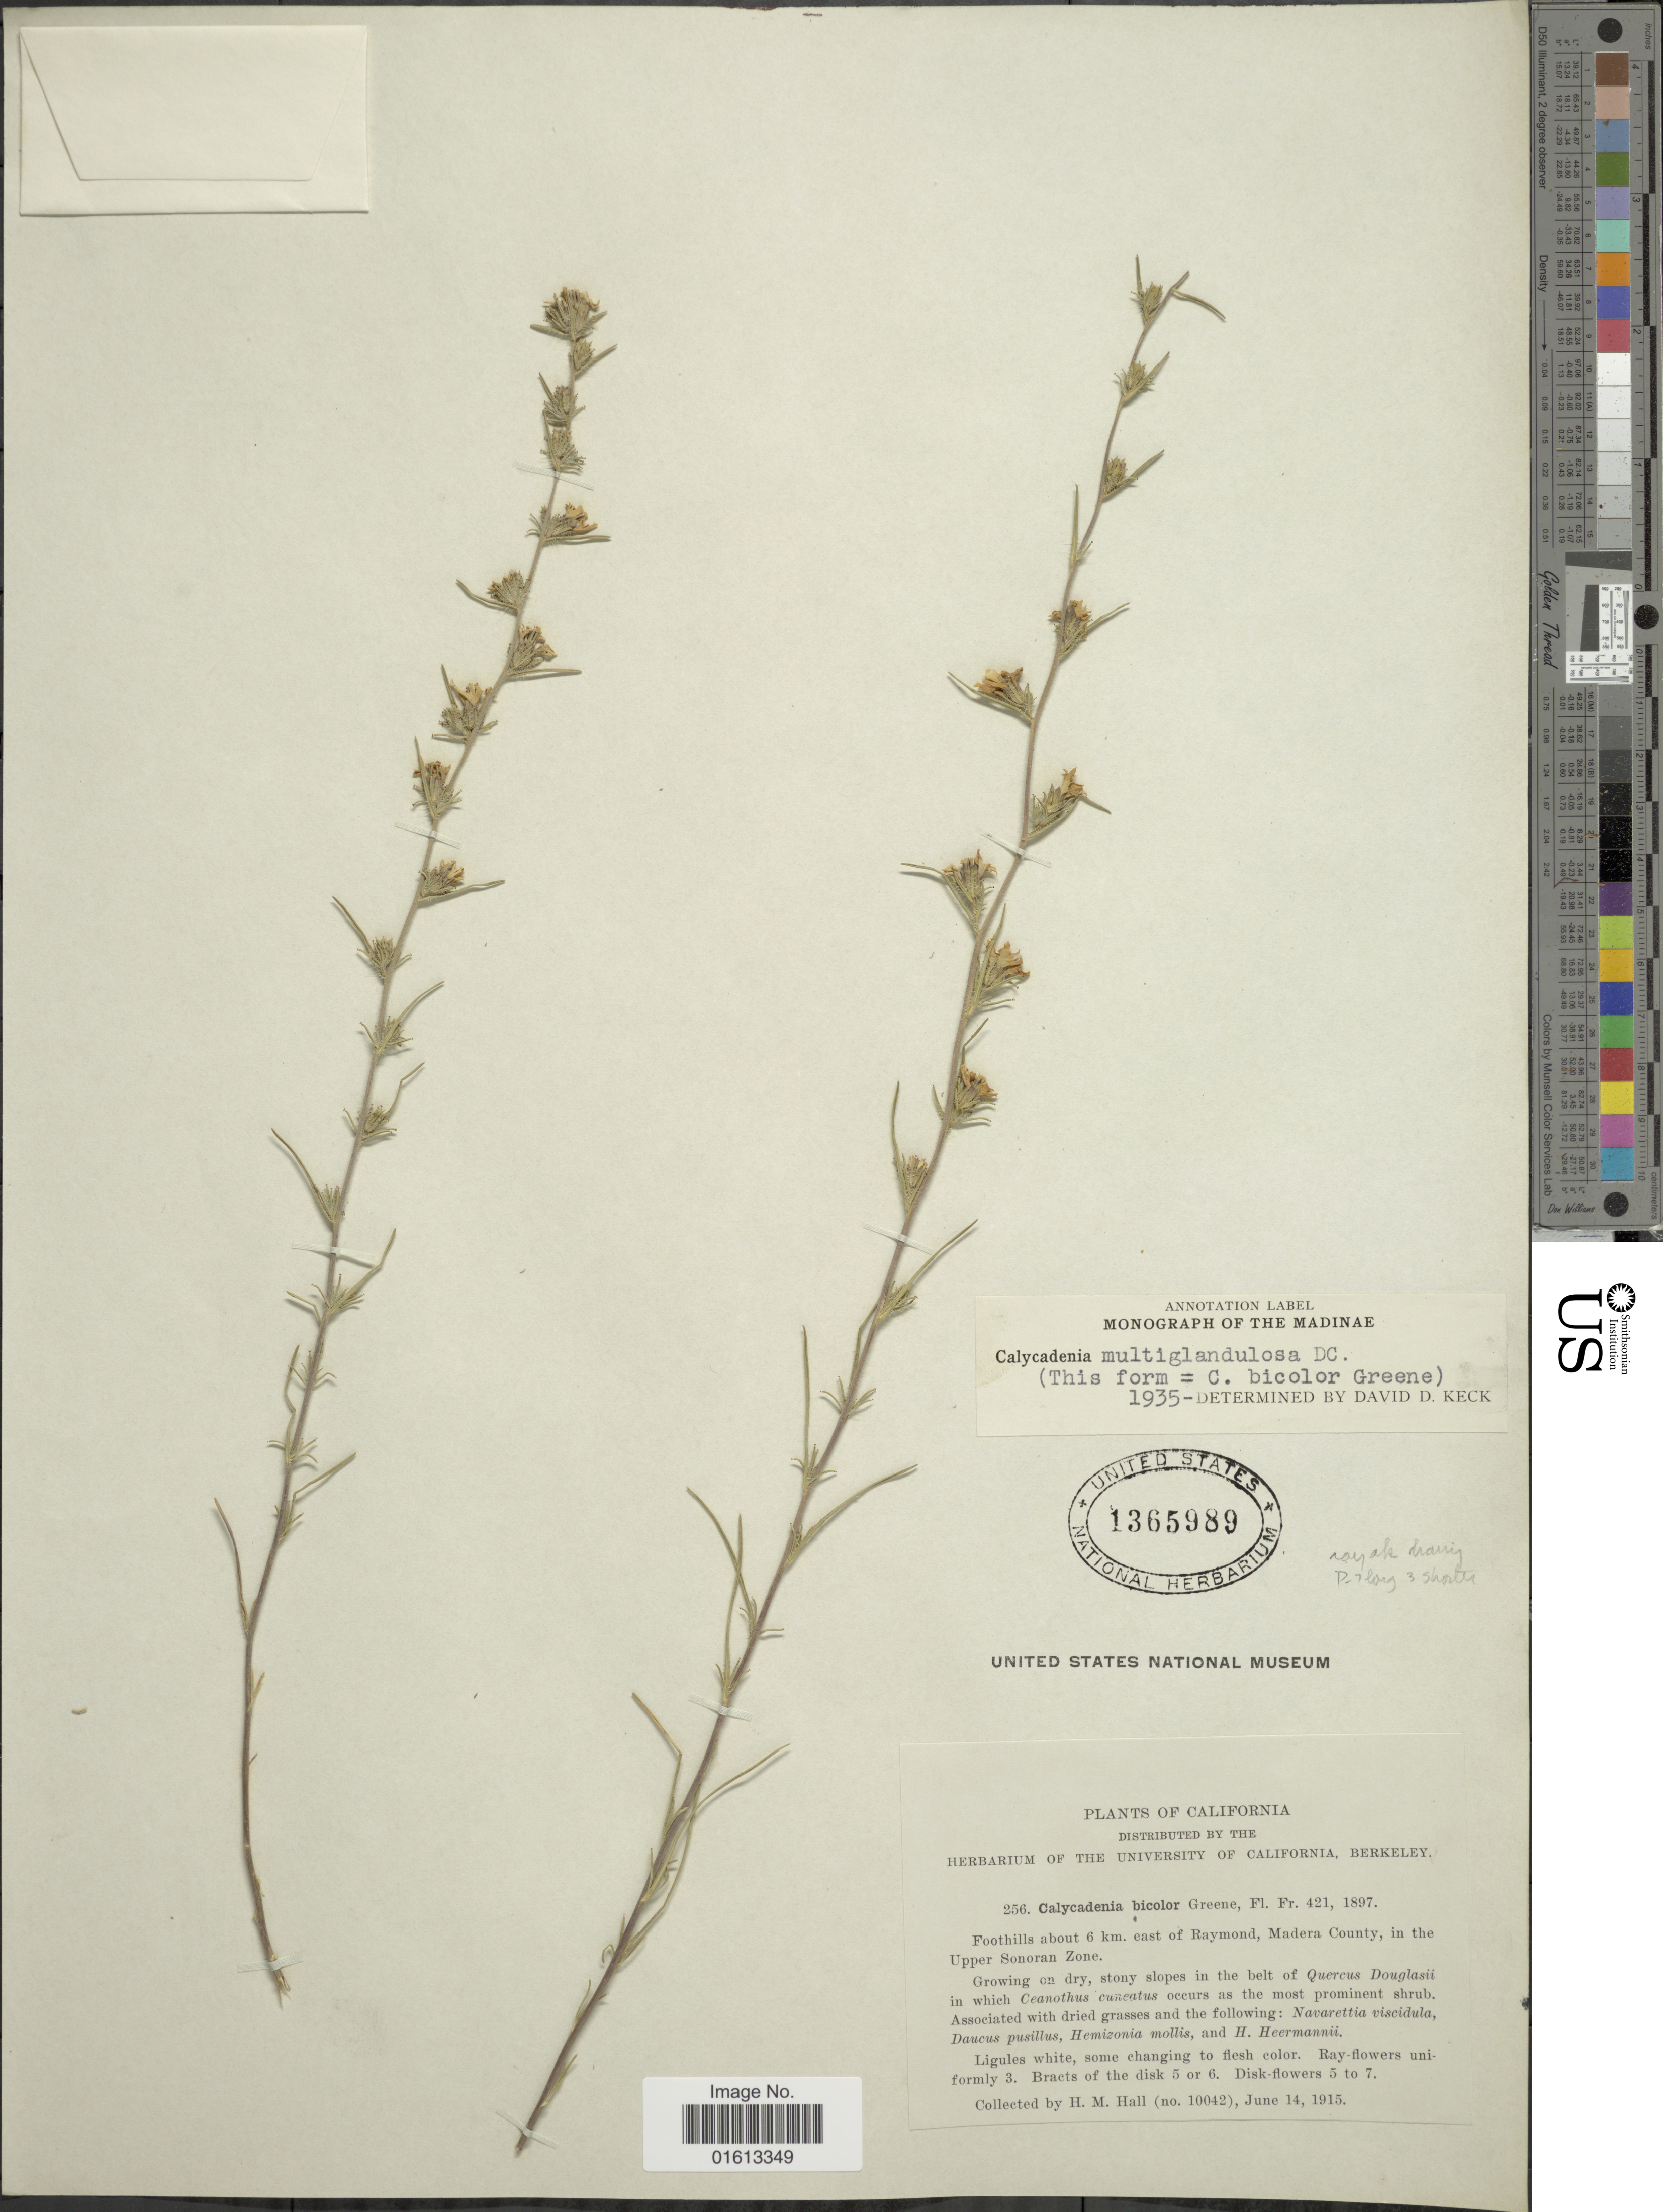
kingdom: Plantae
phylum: Tracheophyta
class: Magnoliopsida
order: Asterales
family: Asteraceae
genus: Calycadenia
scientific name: Calycadenia multiglandulosa subsp. bicolor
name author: (Greene) D.D. Keck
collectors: H. M. Hall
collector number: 10042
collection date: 1915-06-14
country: United States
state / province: California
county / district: Madera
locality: Foothills about 6 km. east of Raymond, Madera County, in the Upper Sonoran Zone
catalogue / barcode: US 1365989